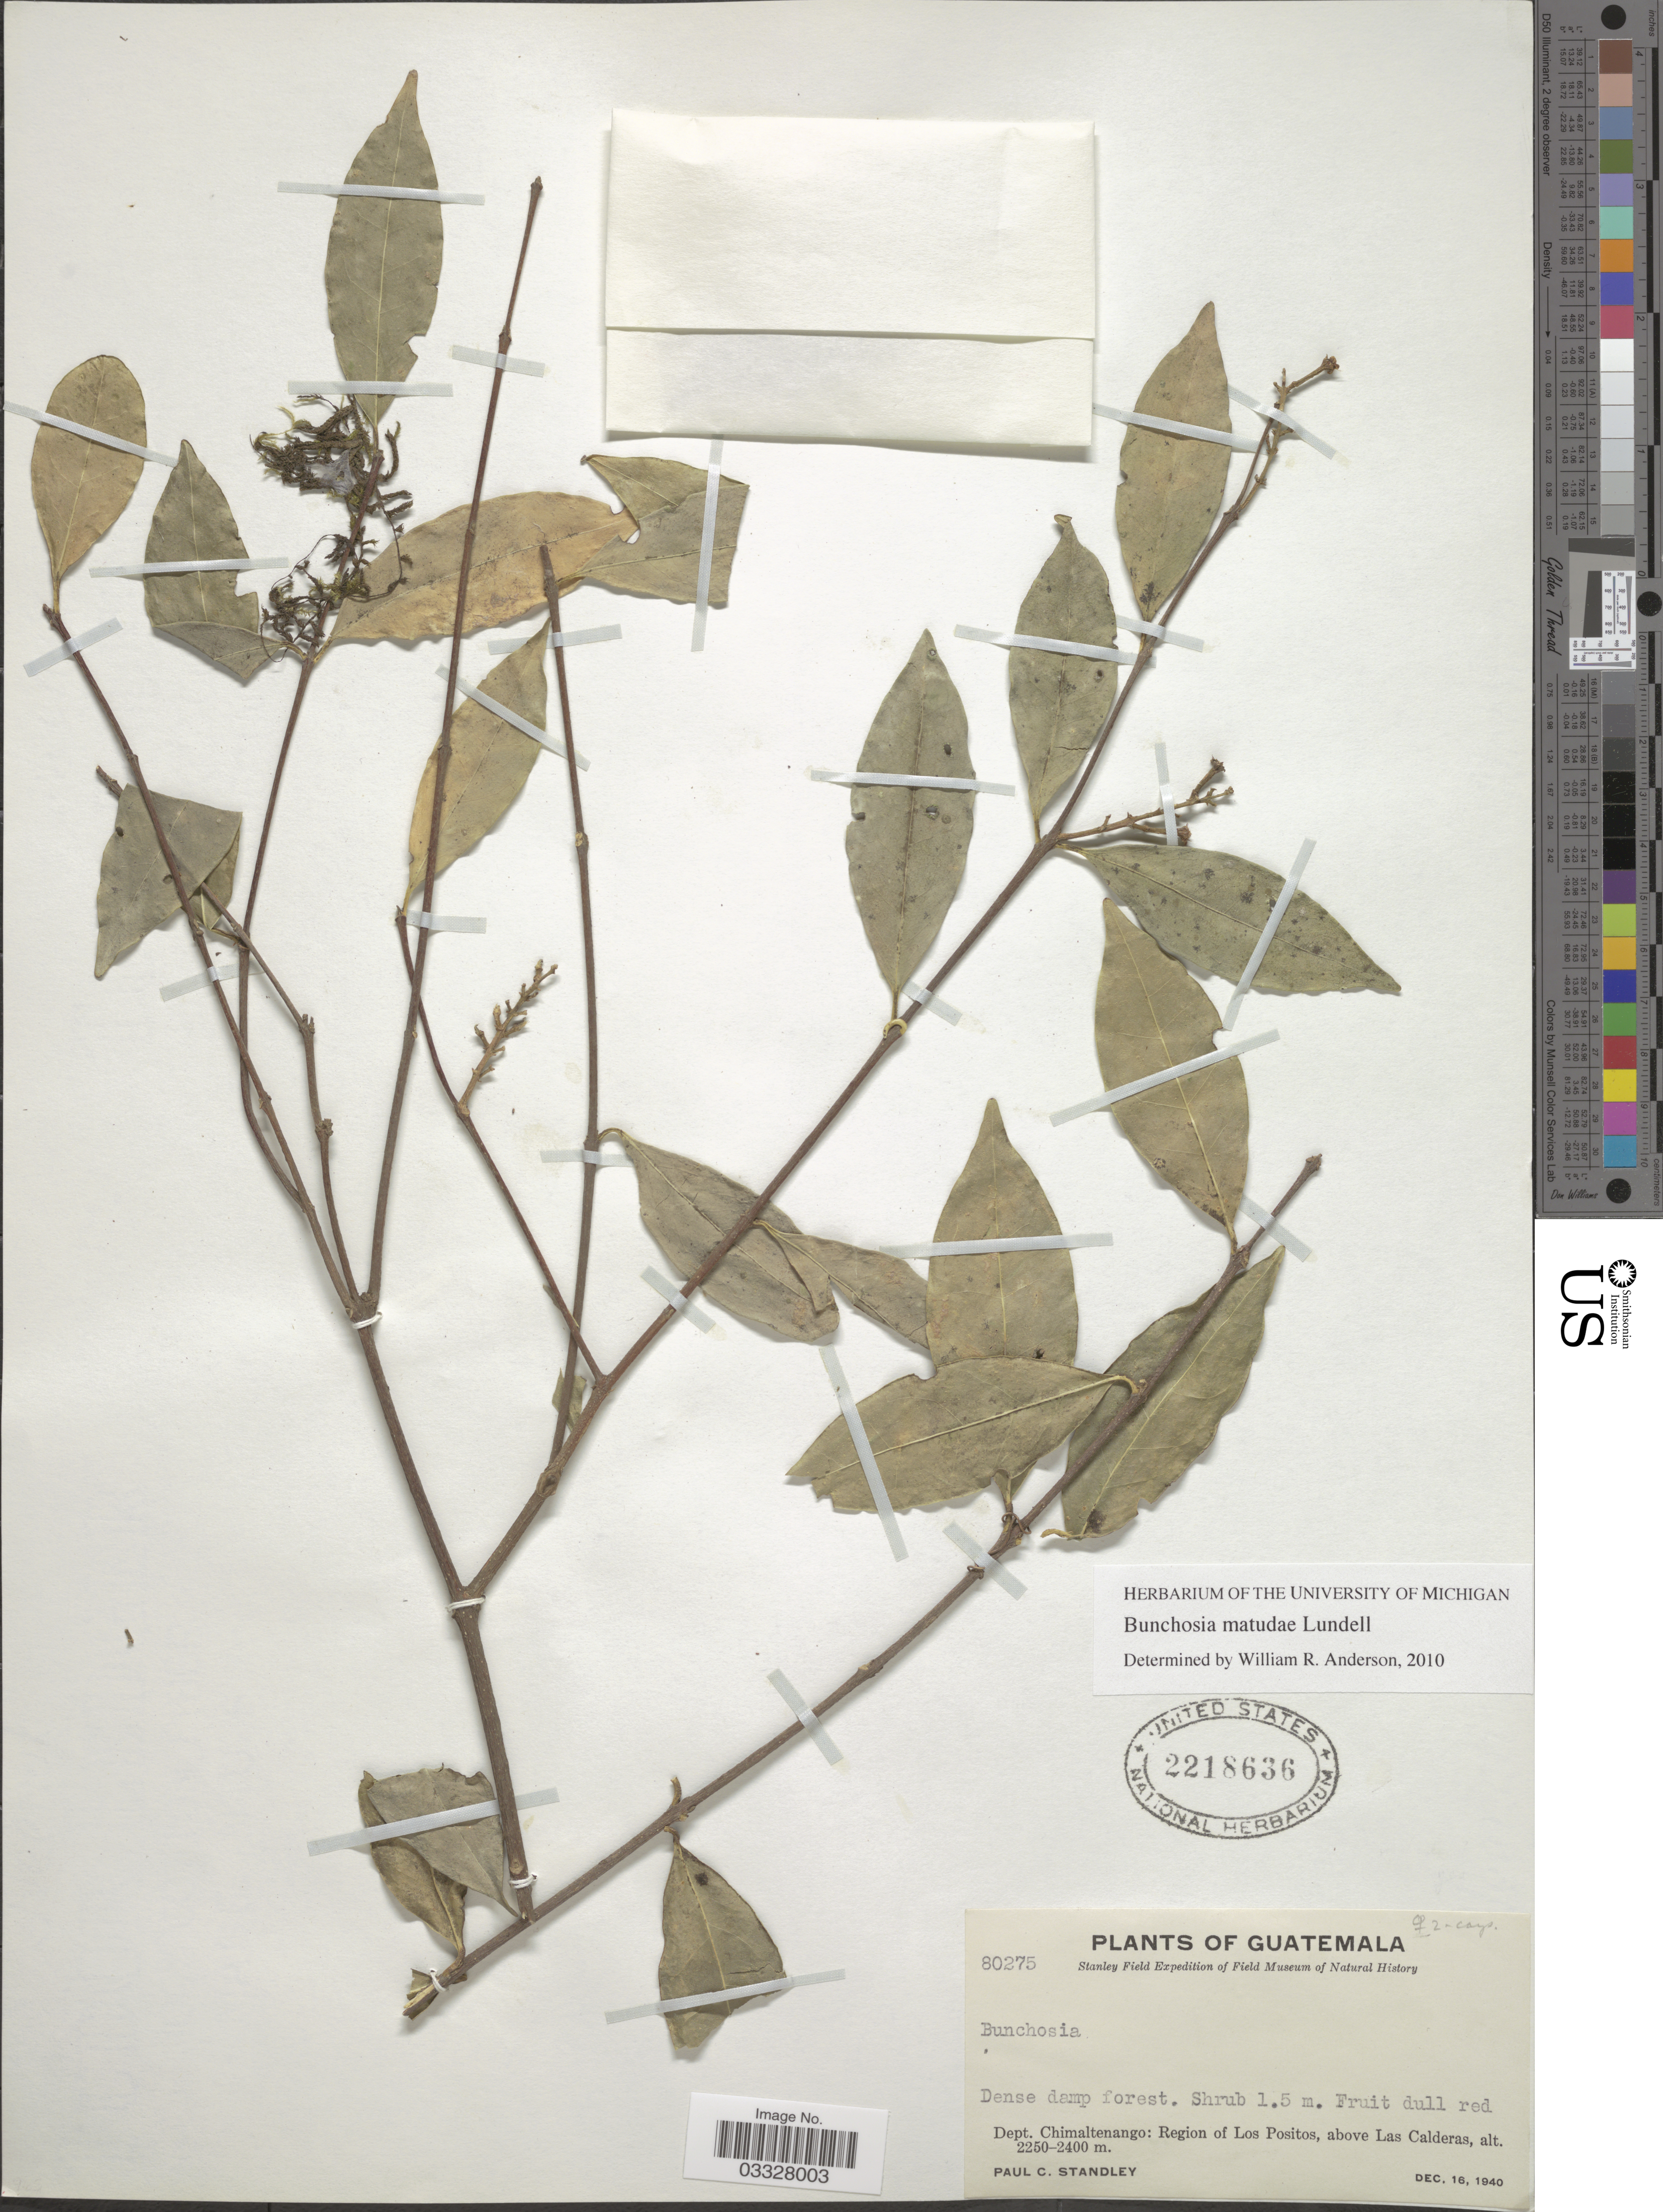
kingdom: Plantae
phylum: Tracheophyta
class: Magnoliopsida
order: Malpighiales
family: Malpighiaceae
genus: Bunchosia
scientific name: Bunchosia matudae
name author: Lundell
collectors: P. C. Standley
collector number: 80275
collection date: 1940-12-16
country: Guatemala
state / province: Chimaltenango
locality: Dept. Chimaltenango: Region of Los Positos, above Las Calderas.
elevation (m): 2250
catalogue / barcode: US 2218636